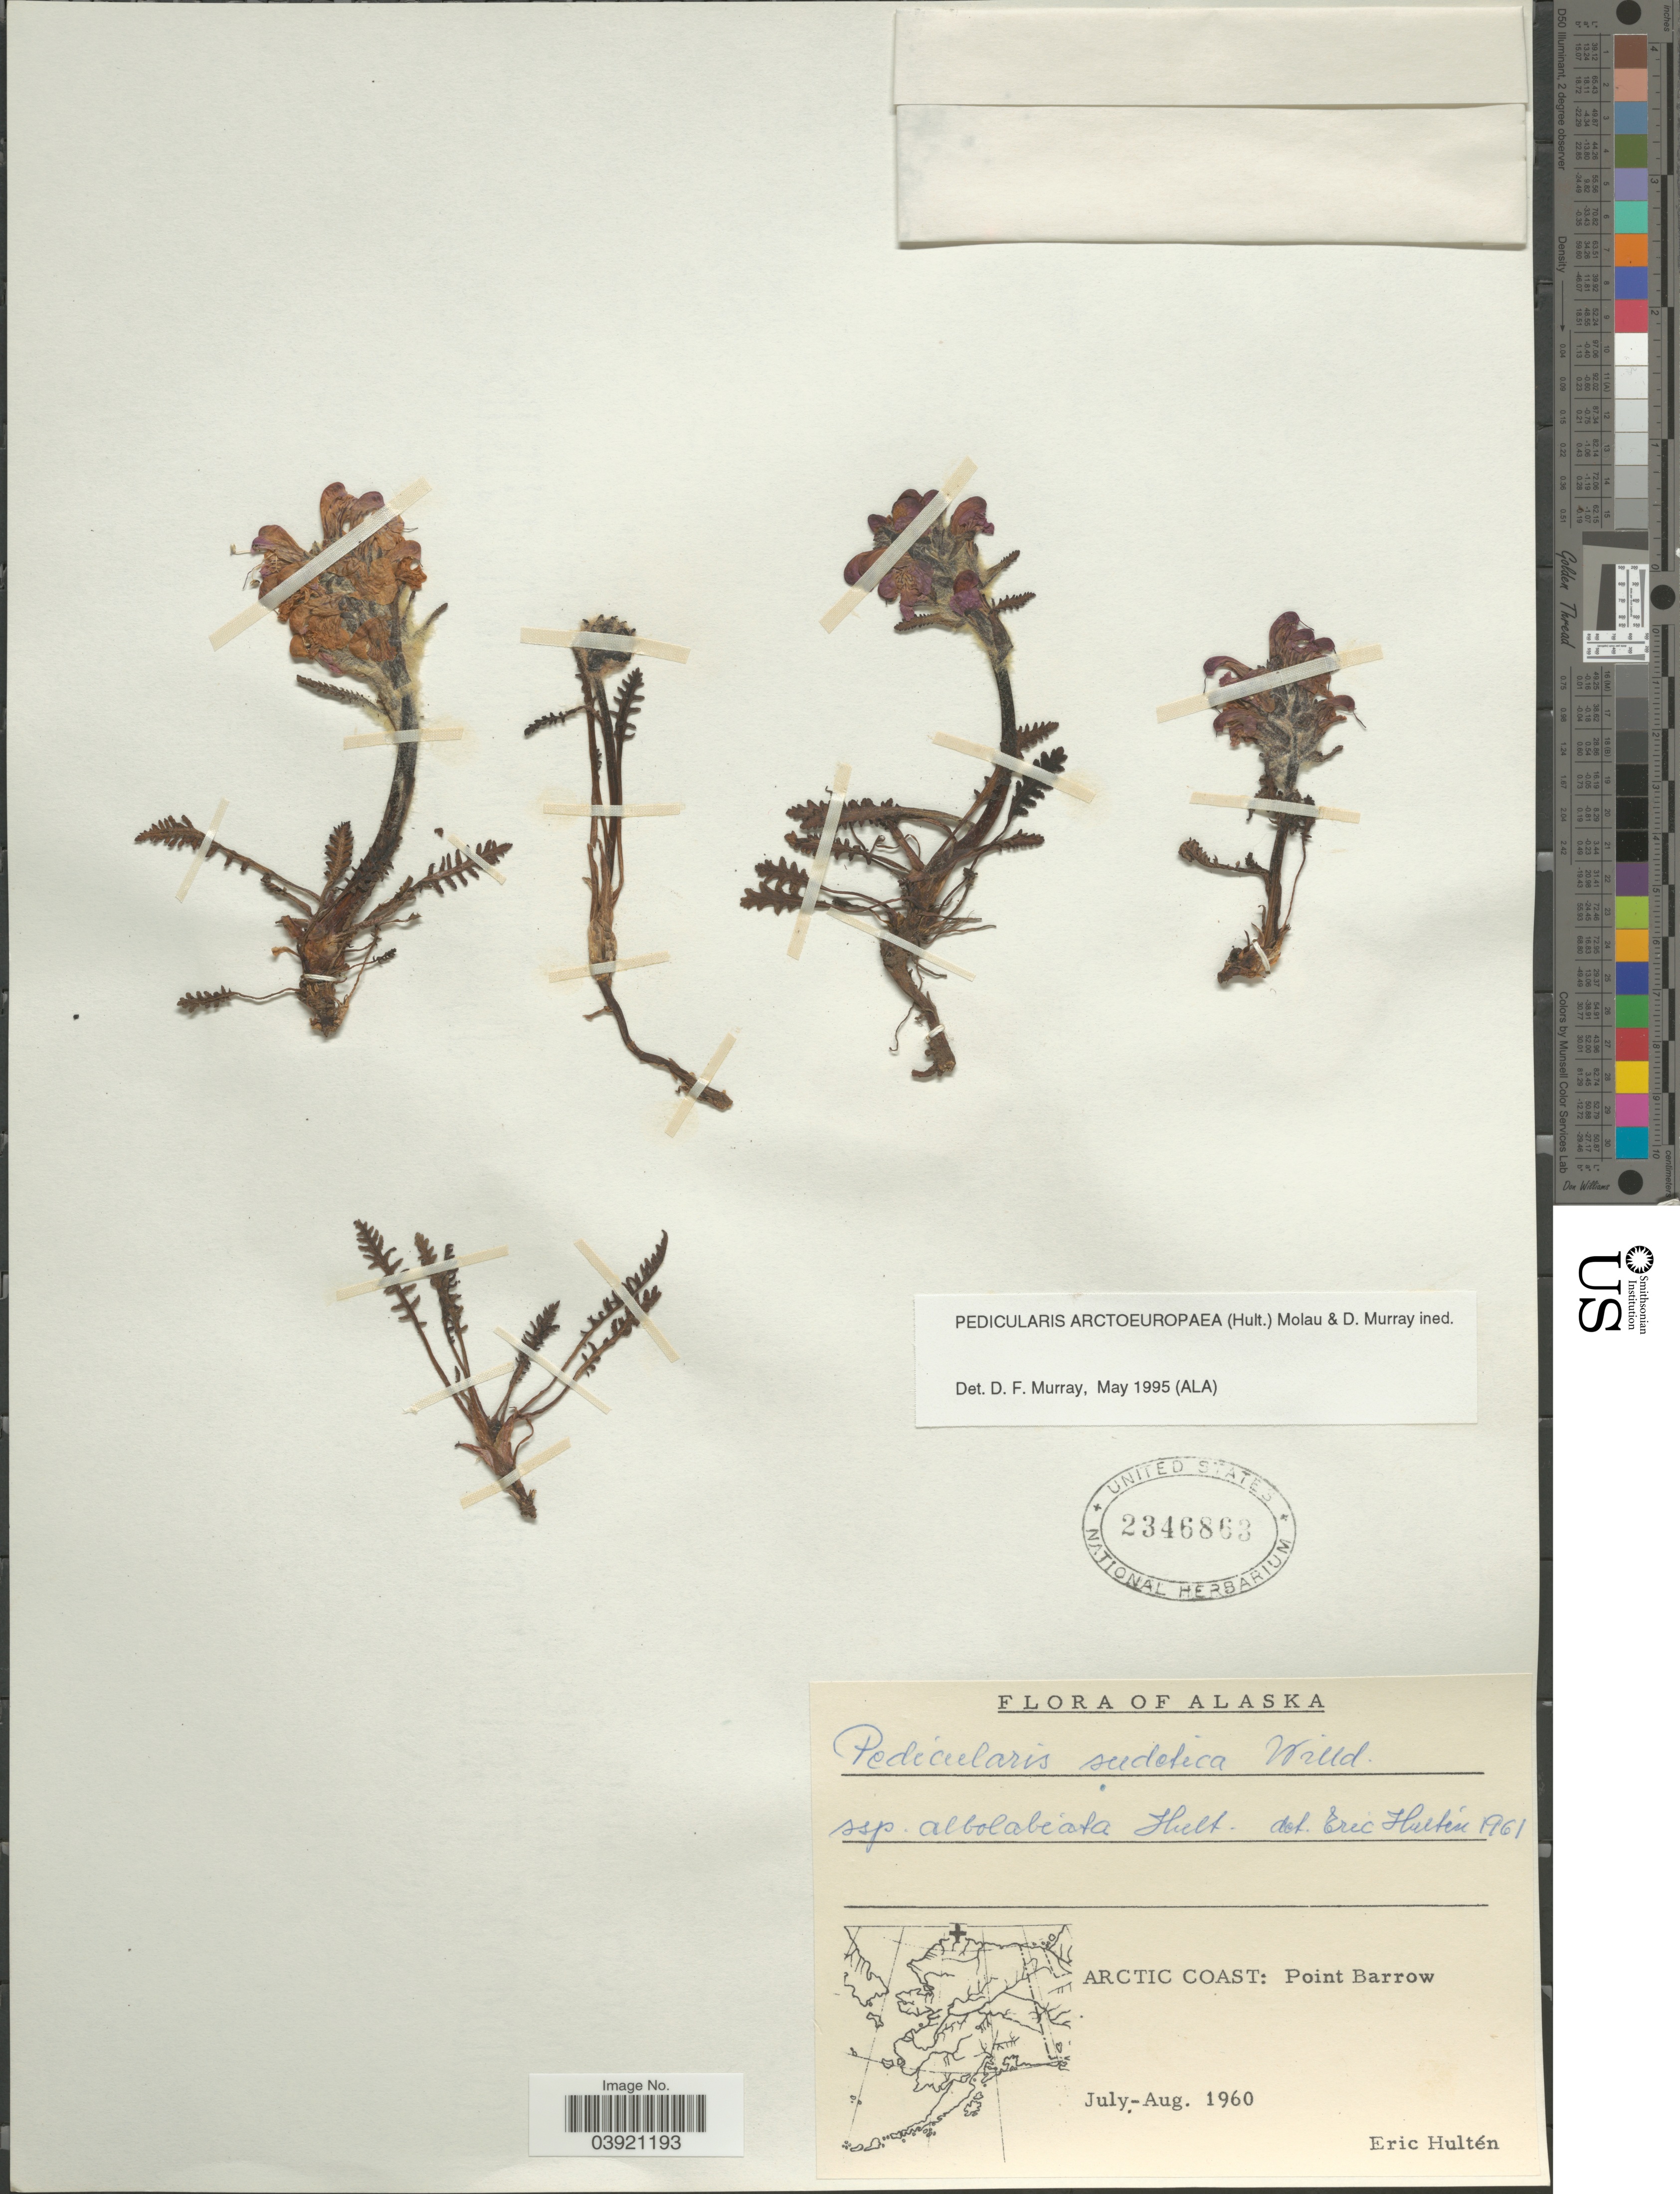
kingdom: Plantae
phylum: Tracheophyta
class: Magnoliopsida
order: Lamiales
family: Orobanchaceae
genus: Pedicularis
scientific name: Pedicularis arctoeuropaea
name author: (Hultén) Molau & D.F. Murray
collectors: E. G. Hultén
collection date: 1960-07/1960-08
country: United States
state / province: Alaska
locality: Arctic Coast: Point Barrow.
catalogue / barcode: US 2346863